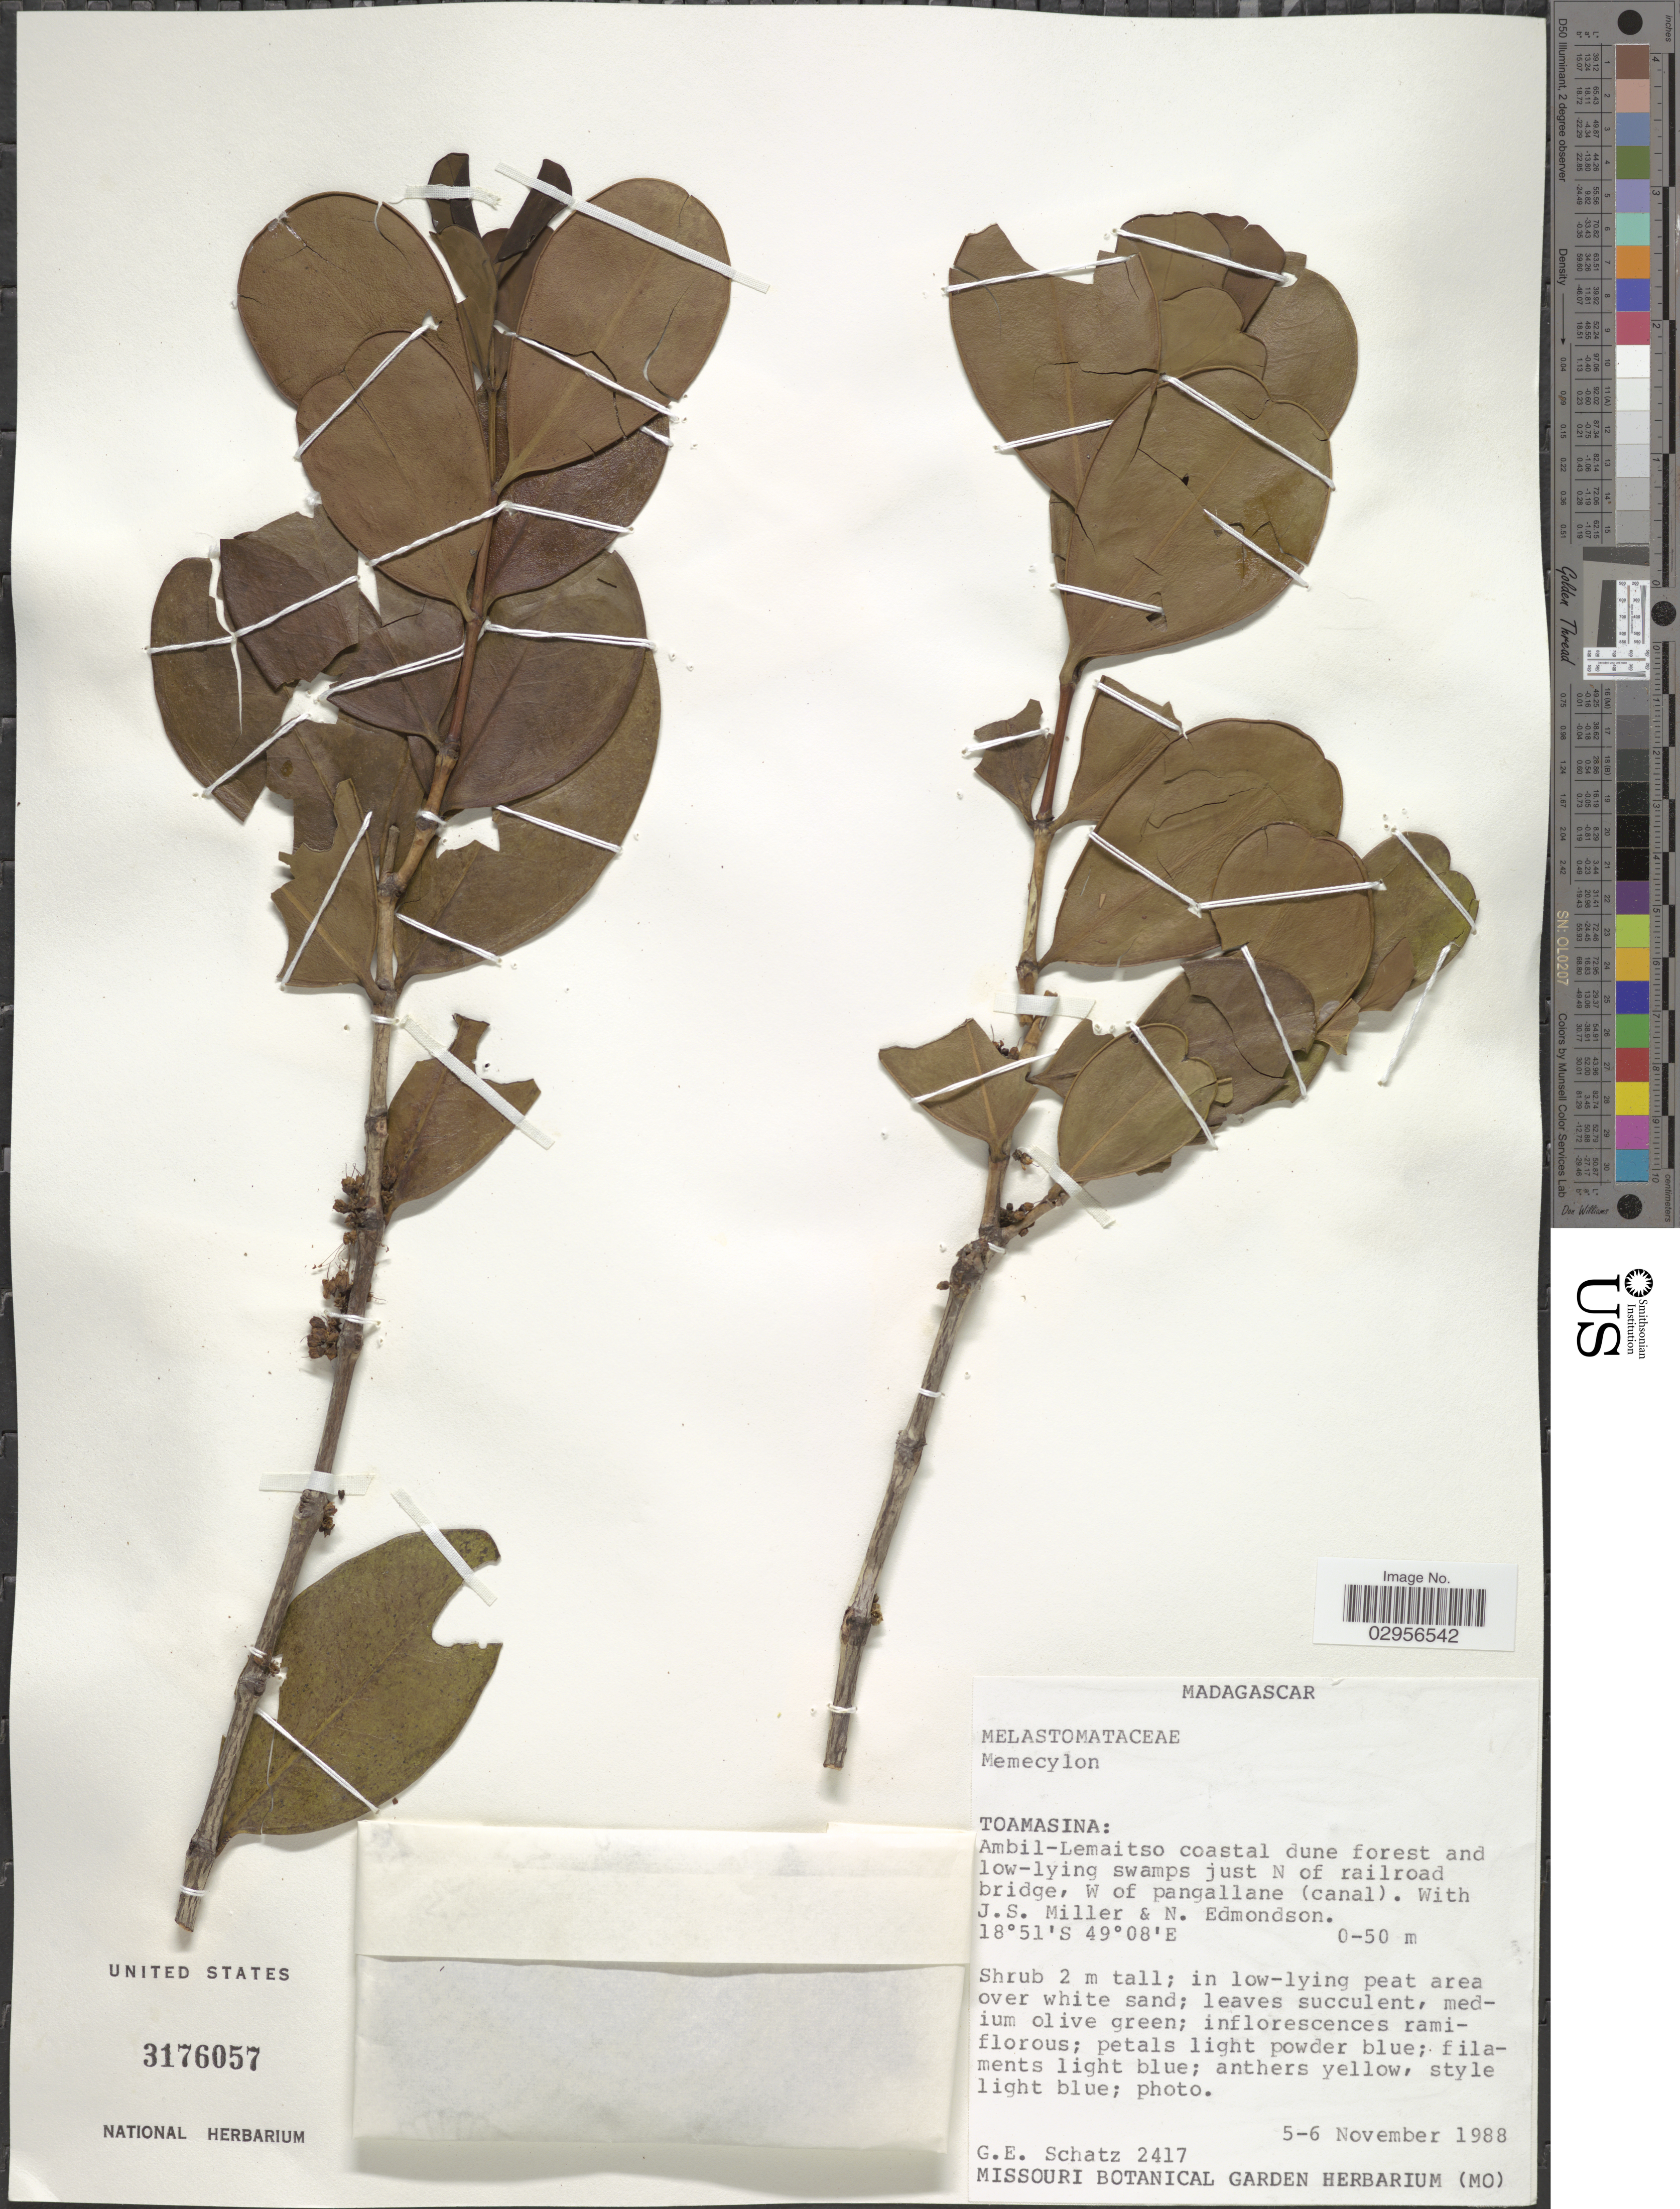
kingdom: Plantae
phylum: Tracheophyta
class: Magnoliopsida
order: Myrtales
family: Melastomataceae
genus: Memecylon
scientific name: Memecylon sp.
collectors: G. Schatz, J. S. Miller & N. Edmondson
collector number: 2417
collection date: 1988-11-05/1988-11-06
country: Madagascar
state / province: Atsinanana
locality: Ambil-Lemaitso coastal dune forest and low-lying swamps just N of railroad bridge, W of pangallane (canal).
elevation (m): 0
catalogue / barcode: US 3176057